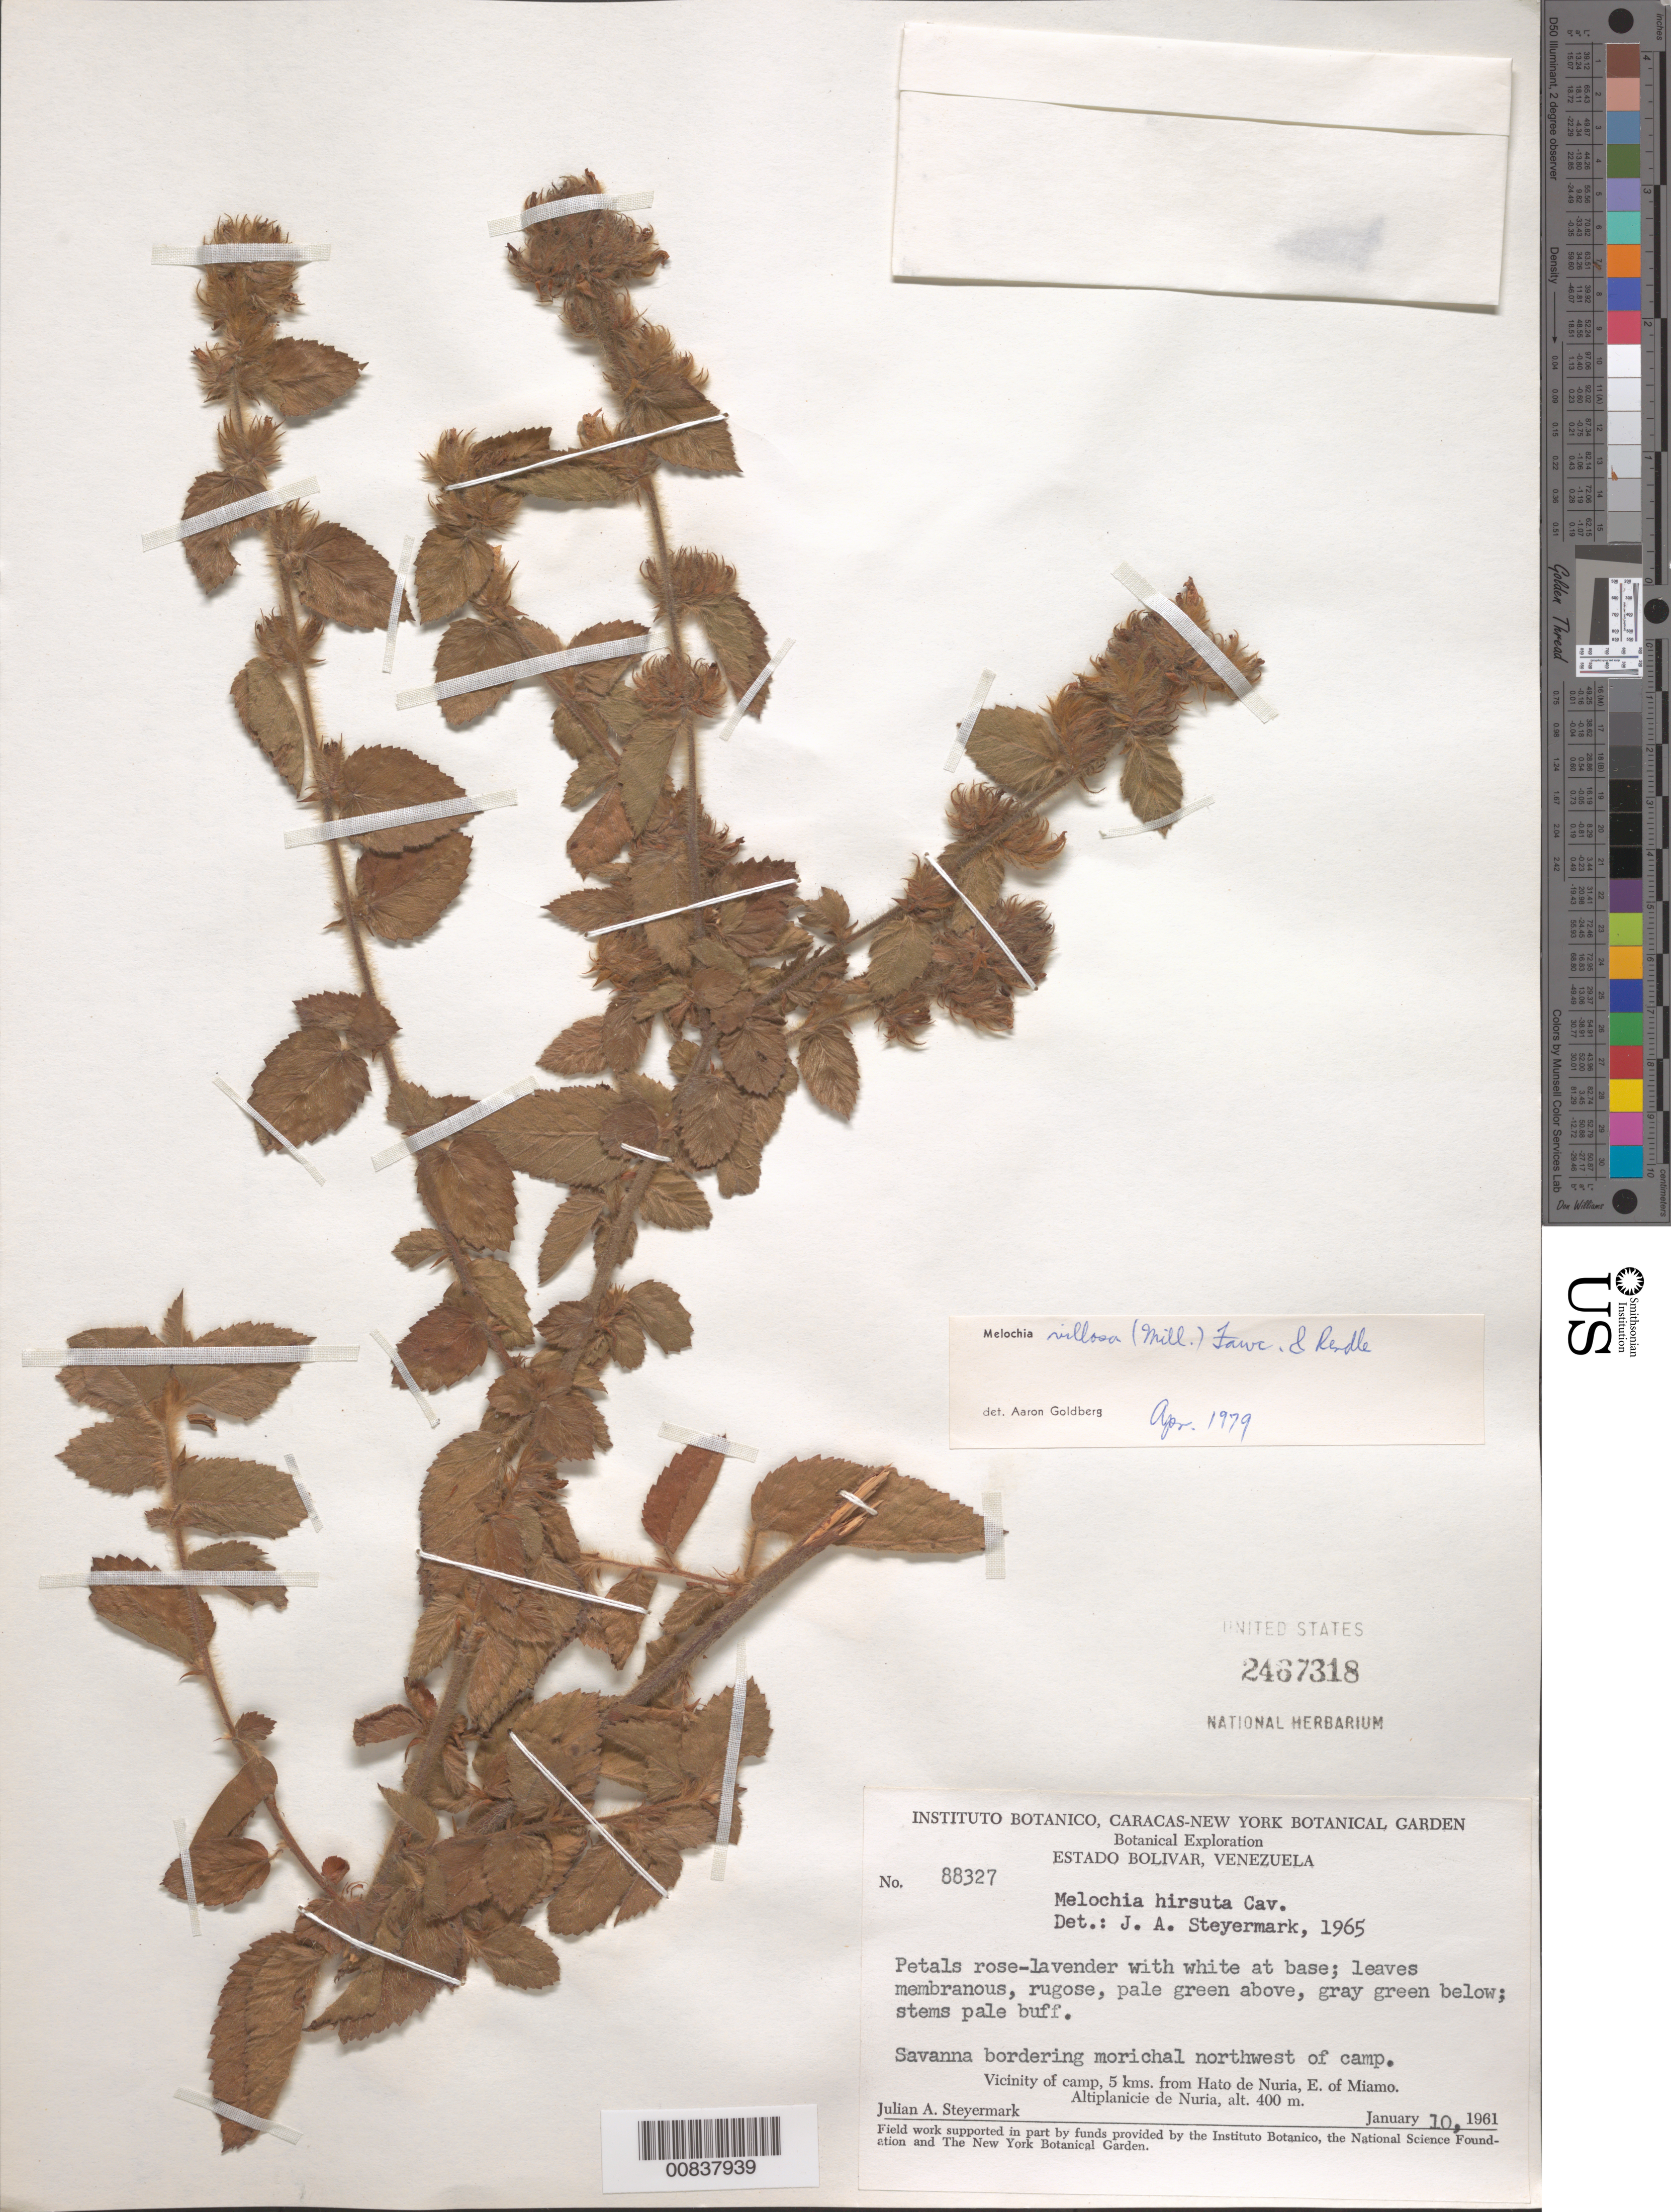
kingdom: Plantae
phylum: Tracheophyta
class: Magnoliopsida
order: Malvales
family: Malvaceae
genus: Melochia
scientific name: Melochia spicata var. spicata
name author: (L.) Fryxell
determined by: Dorr, L. J., (BOT), Smithsonian Institution - National Museum of Natural History (UNITED STATES)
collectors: J. Steyermark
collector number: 88327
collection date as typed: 10-Jan-61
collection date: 1961-01-10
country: Venezuela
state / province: Bolívar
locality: Hato de Nuria, 5 km from; E of Miamo, Altiplanicie de Nuria, vic of camp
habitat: Vic of camp; savanna bordering morichal NW of camp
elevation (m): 400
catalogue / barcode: US 2467318